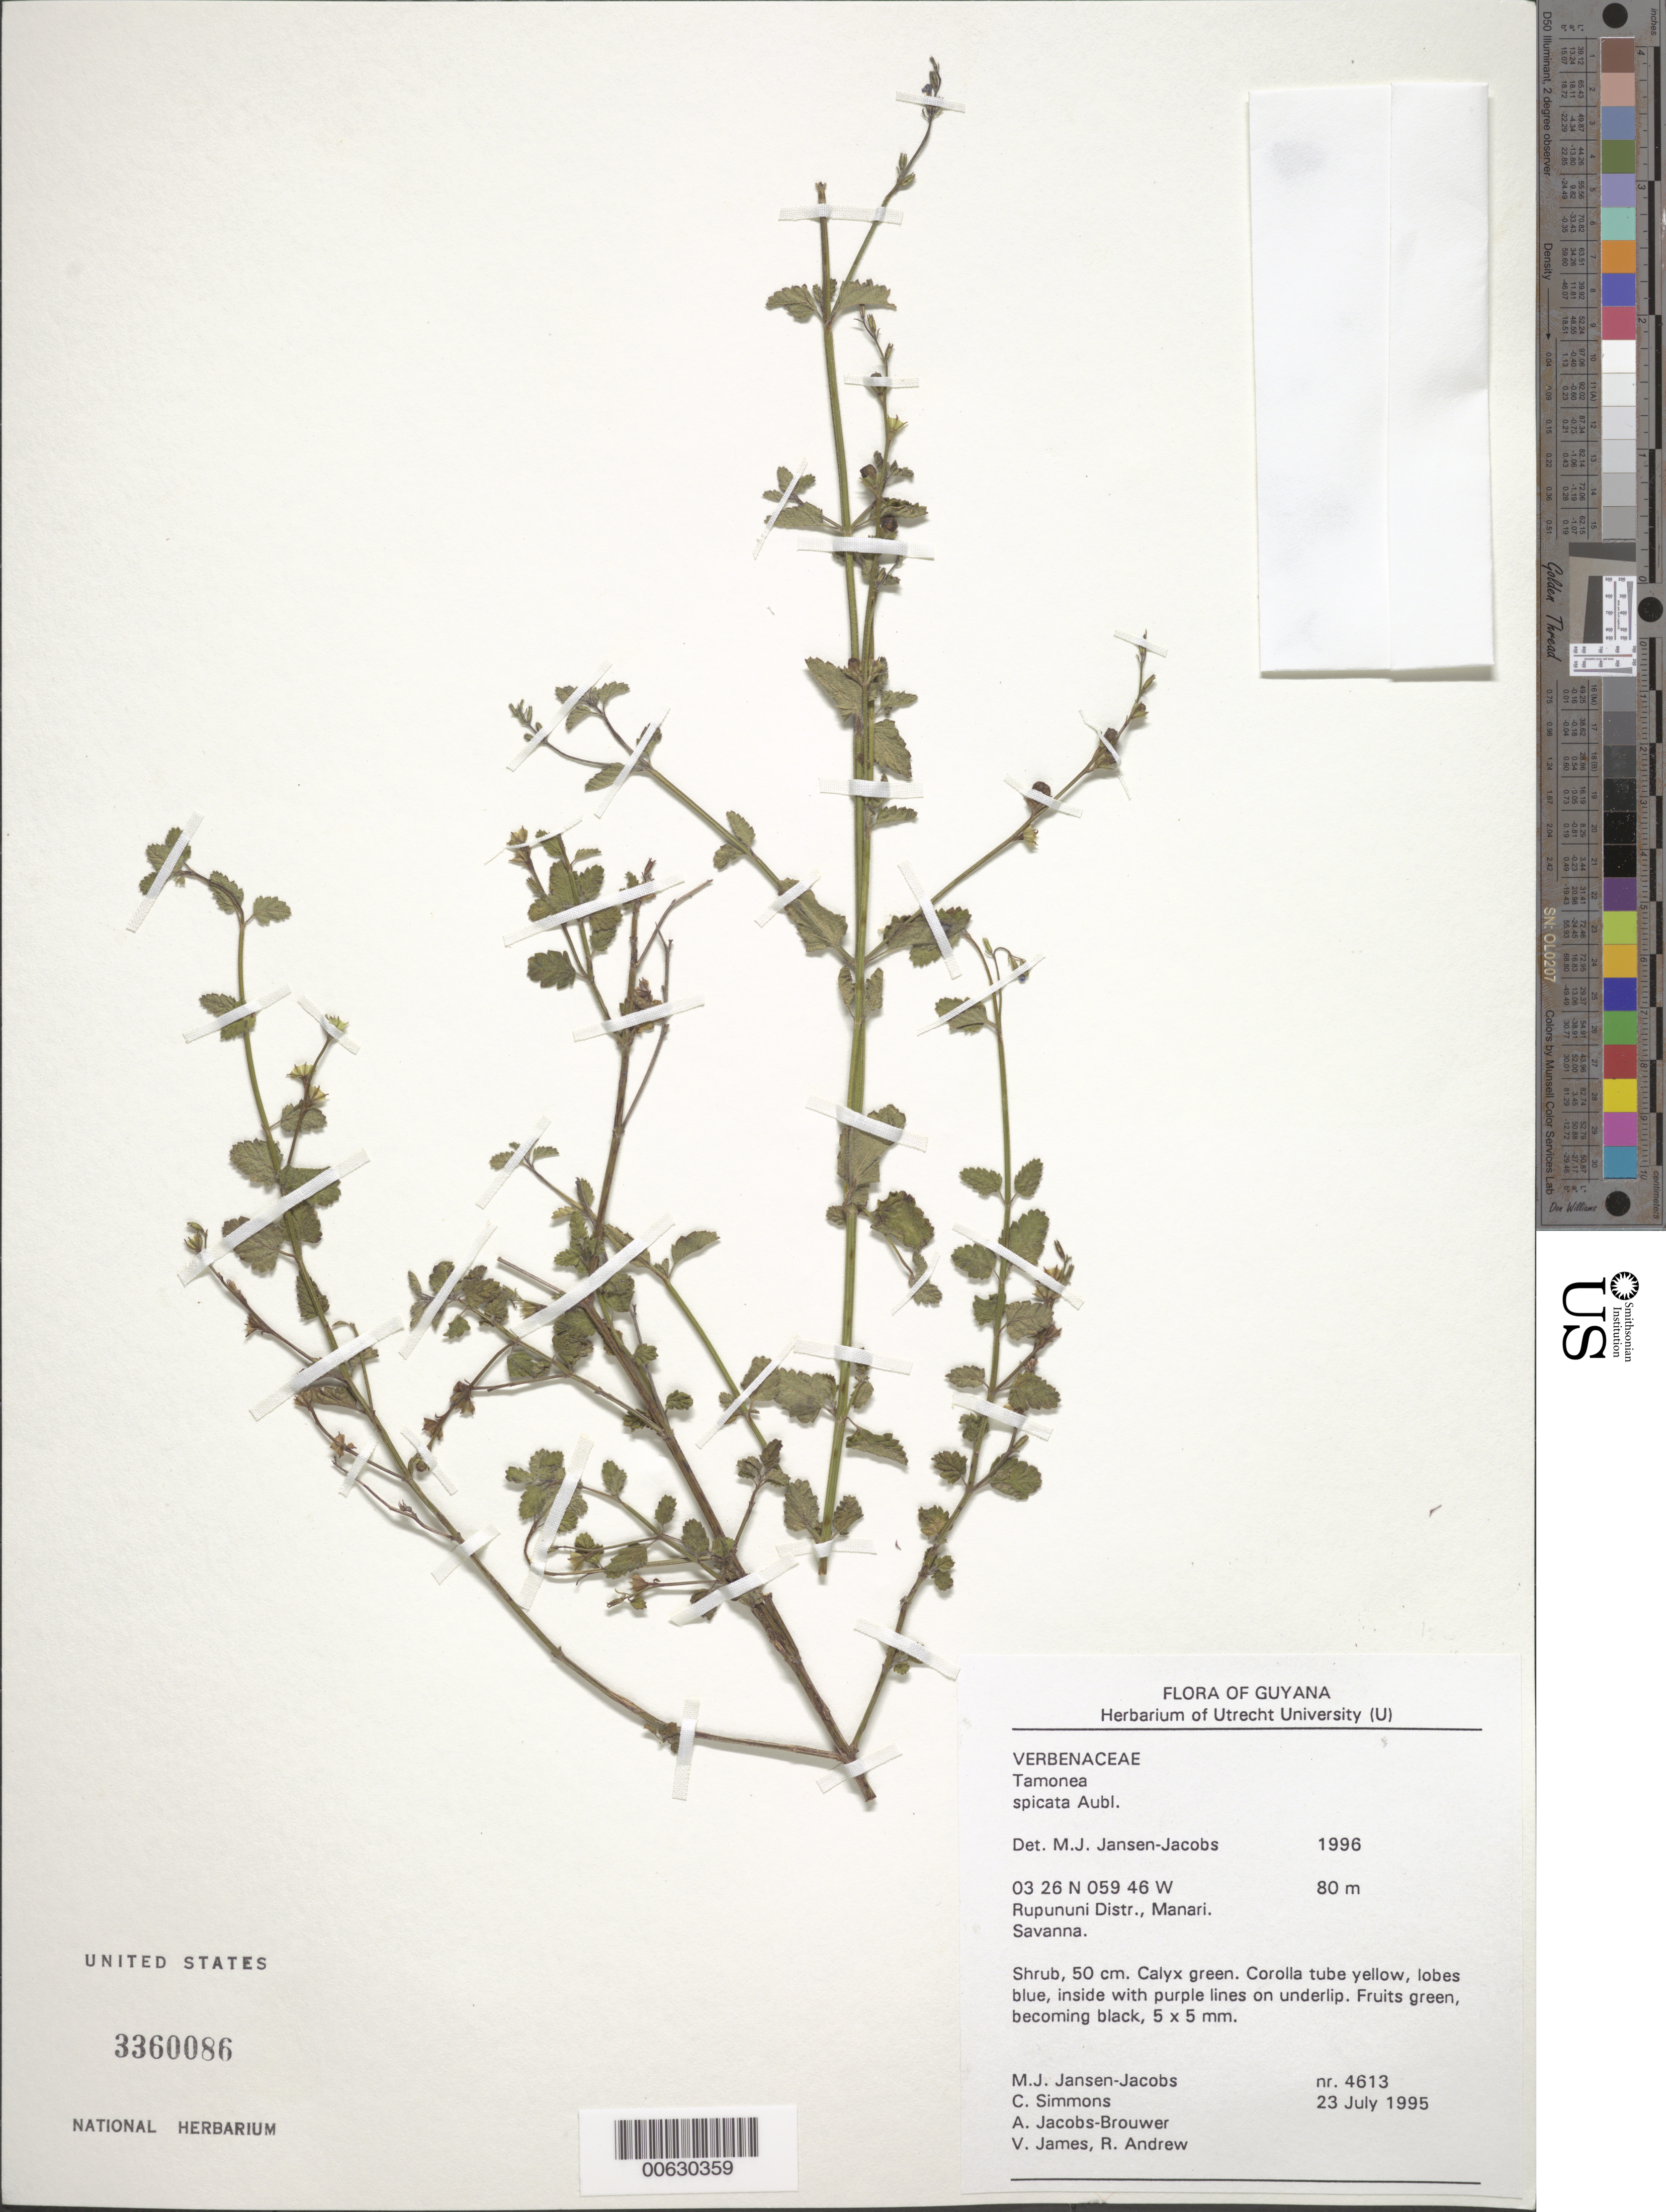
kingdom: Plantae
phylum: Tracheophyta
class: Magnoliopsida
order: Lamiales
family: Verbenaceae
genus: Tamonea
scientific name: Tamonea spicata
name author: Aubl.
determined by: Jansen-Jacobs, M. J., (U), Nationaal Herbarium Nederland, Utrecht University branch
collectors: M. J. Jansen-Jacobs, C. Simons, A. Jacobs-Brouwer, V. James & R. Andrew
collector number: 4613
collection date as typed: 23-Jul-95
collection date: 1995-07-23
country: Guyana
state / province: U. Takutu-U. Essequibo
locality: Manari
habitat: Savanna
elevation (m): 80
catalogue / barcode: US 3360086